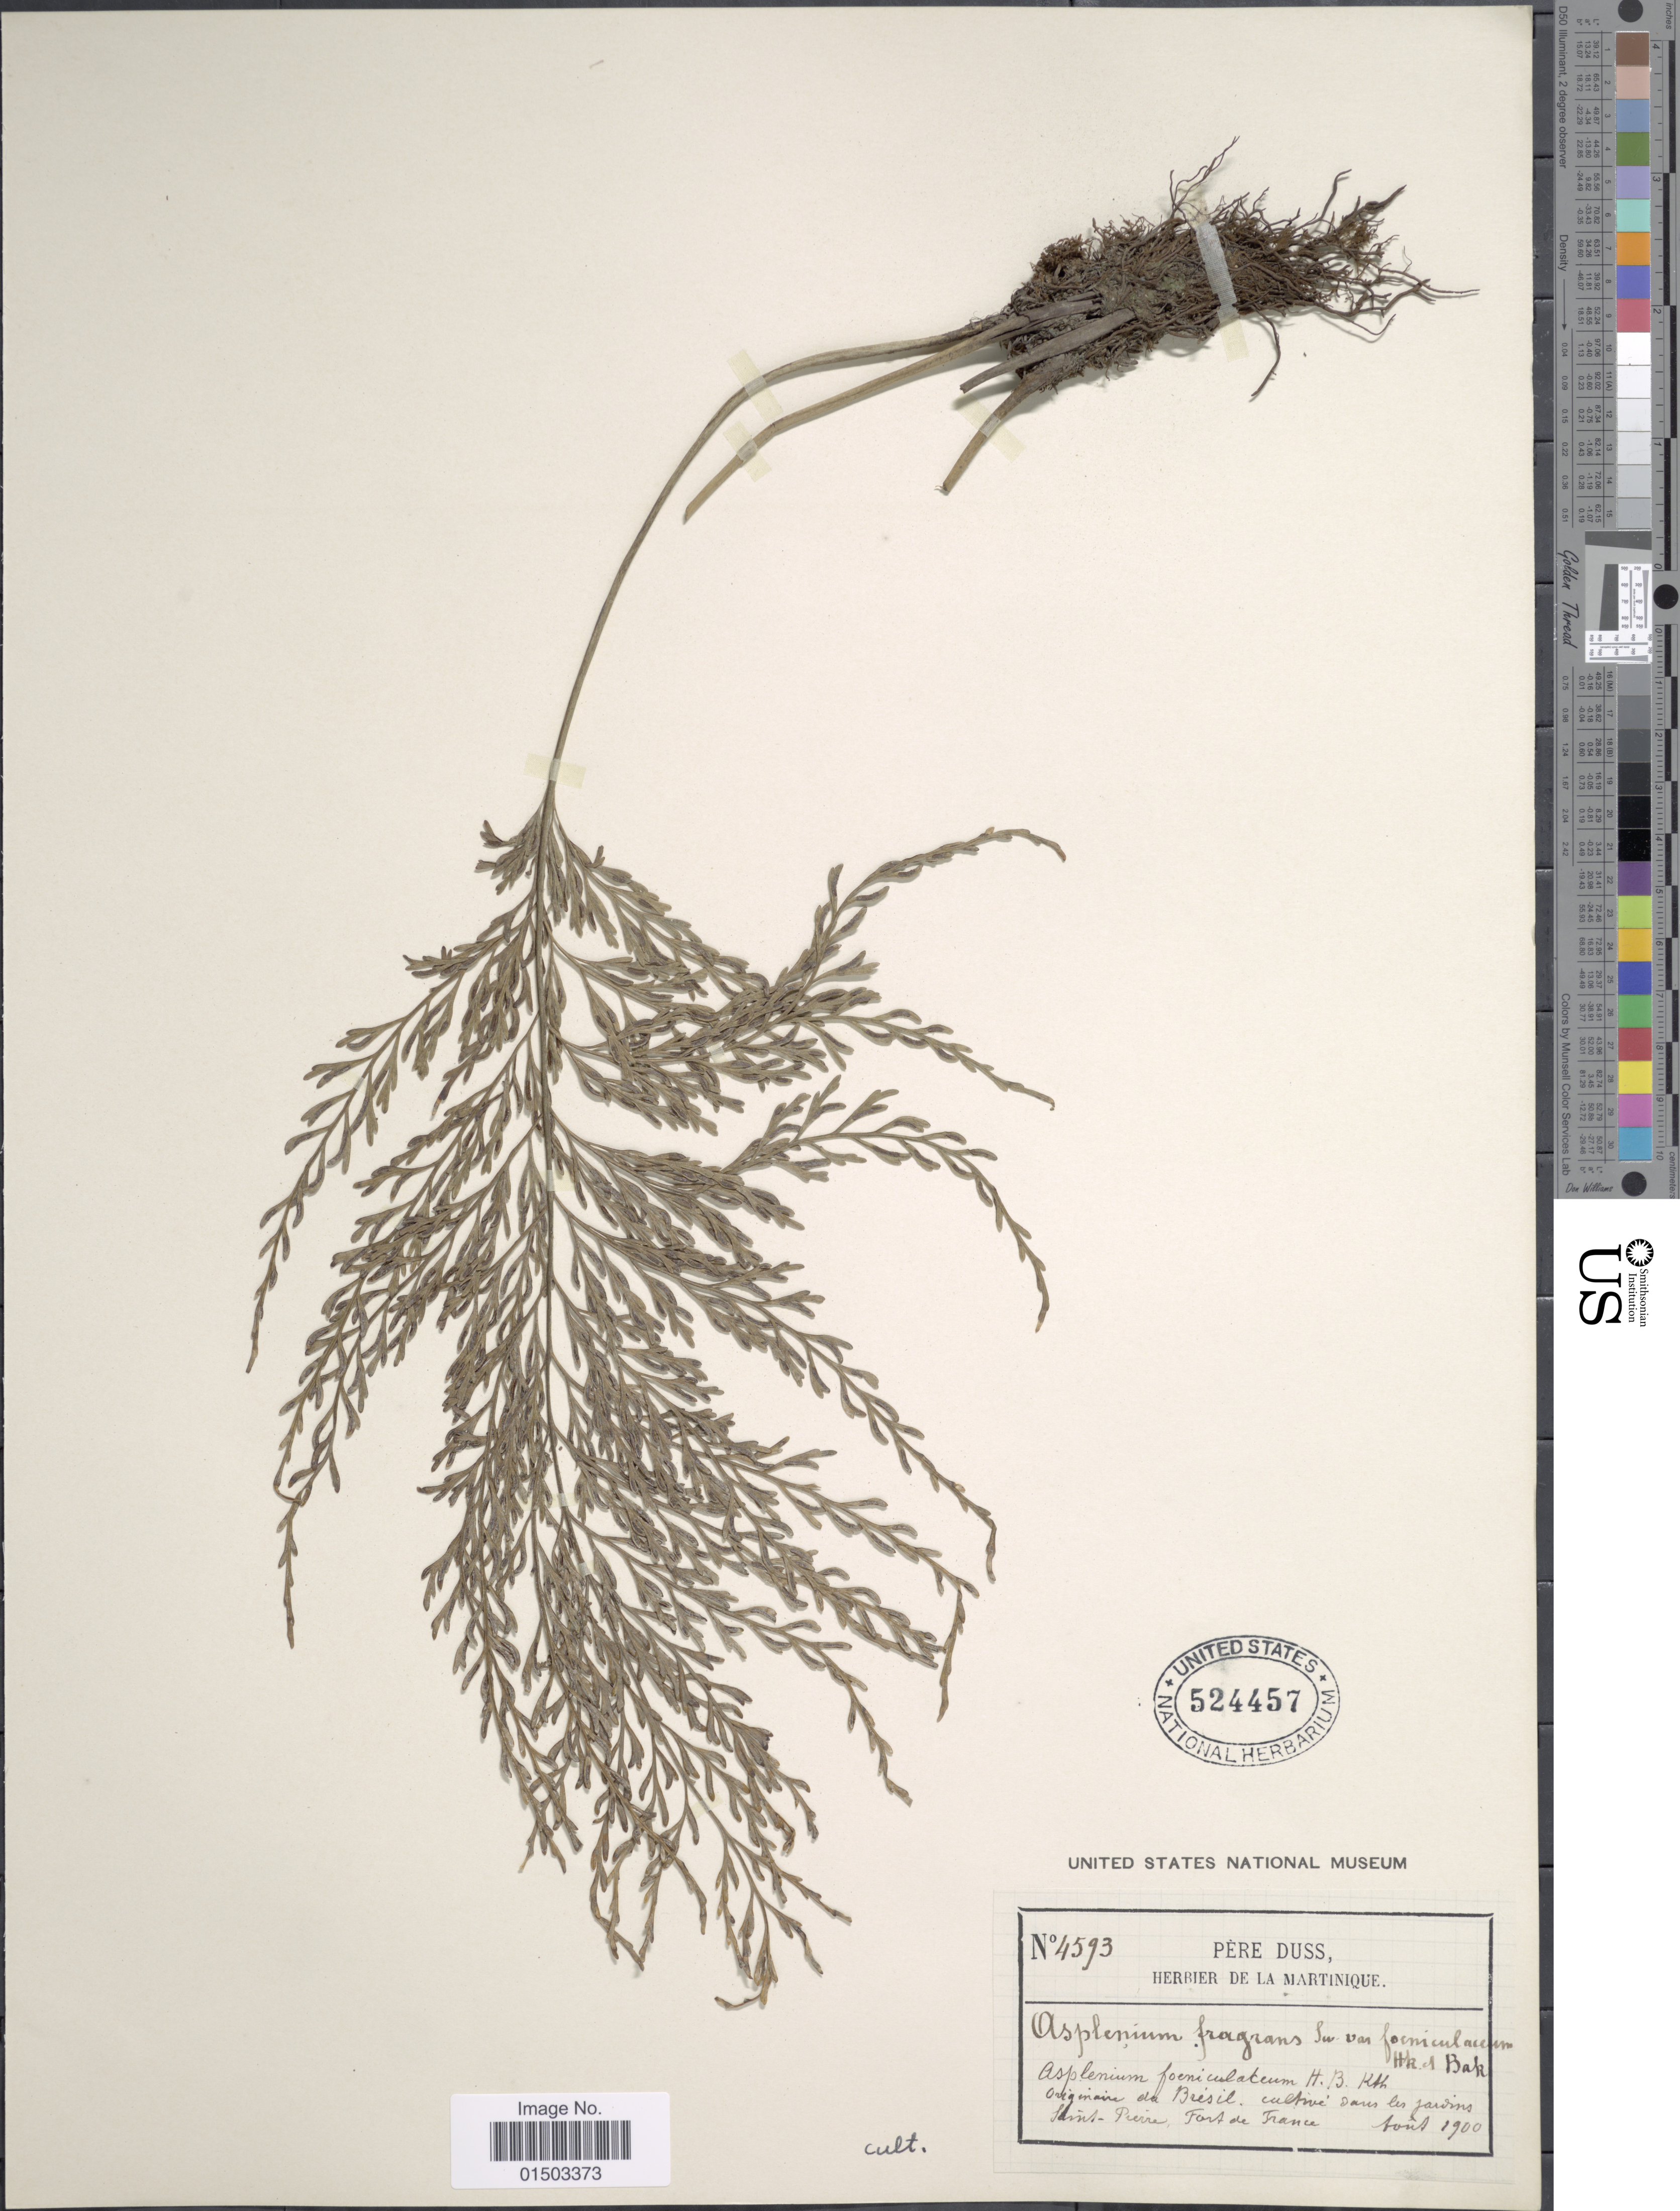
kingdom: Plantae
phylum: Tracheophyta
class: Polypodiopsida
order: Polypodiales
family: Aspleniaceae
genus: Asplenium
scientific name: Asplenium bulbiferum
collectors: Père Duss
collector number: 4593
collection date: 1900-08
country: France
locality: Cultive dans les jardins Saint-Pierre, Fort de France.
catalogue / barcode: US 524457